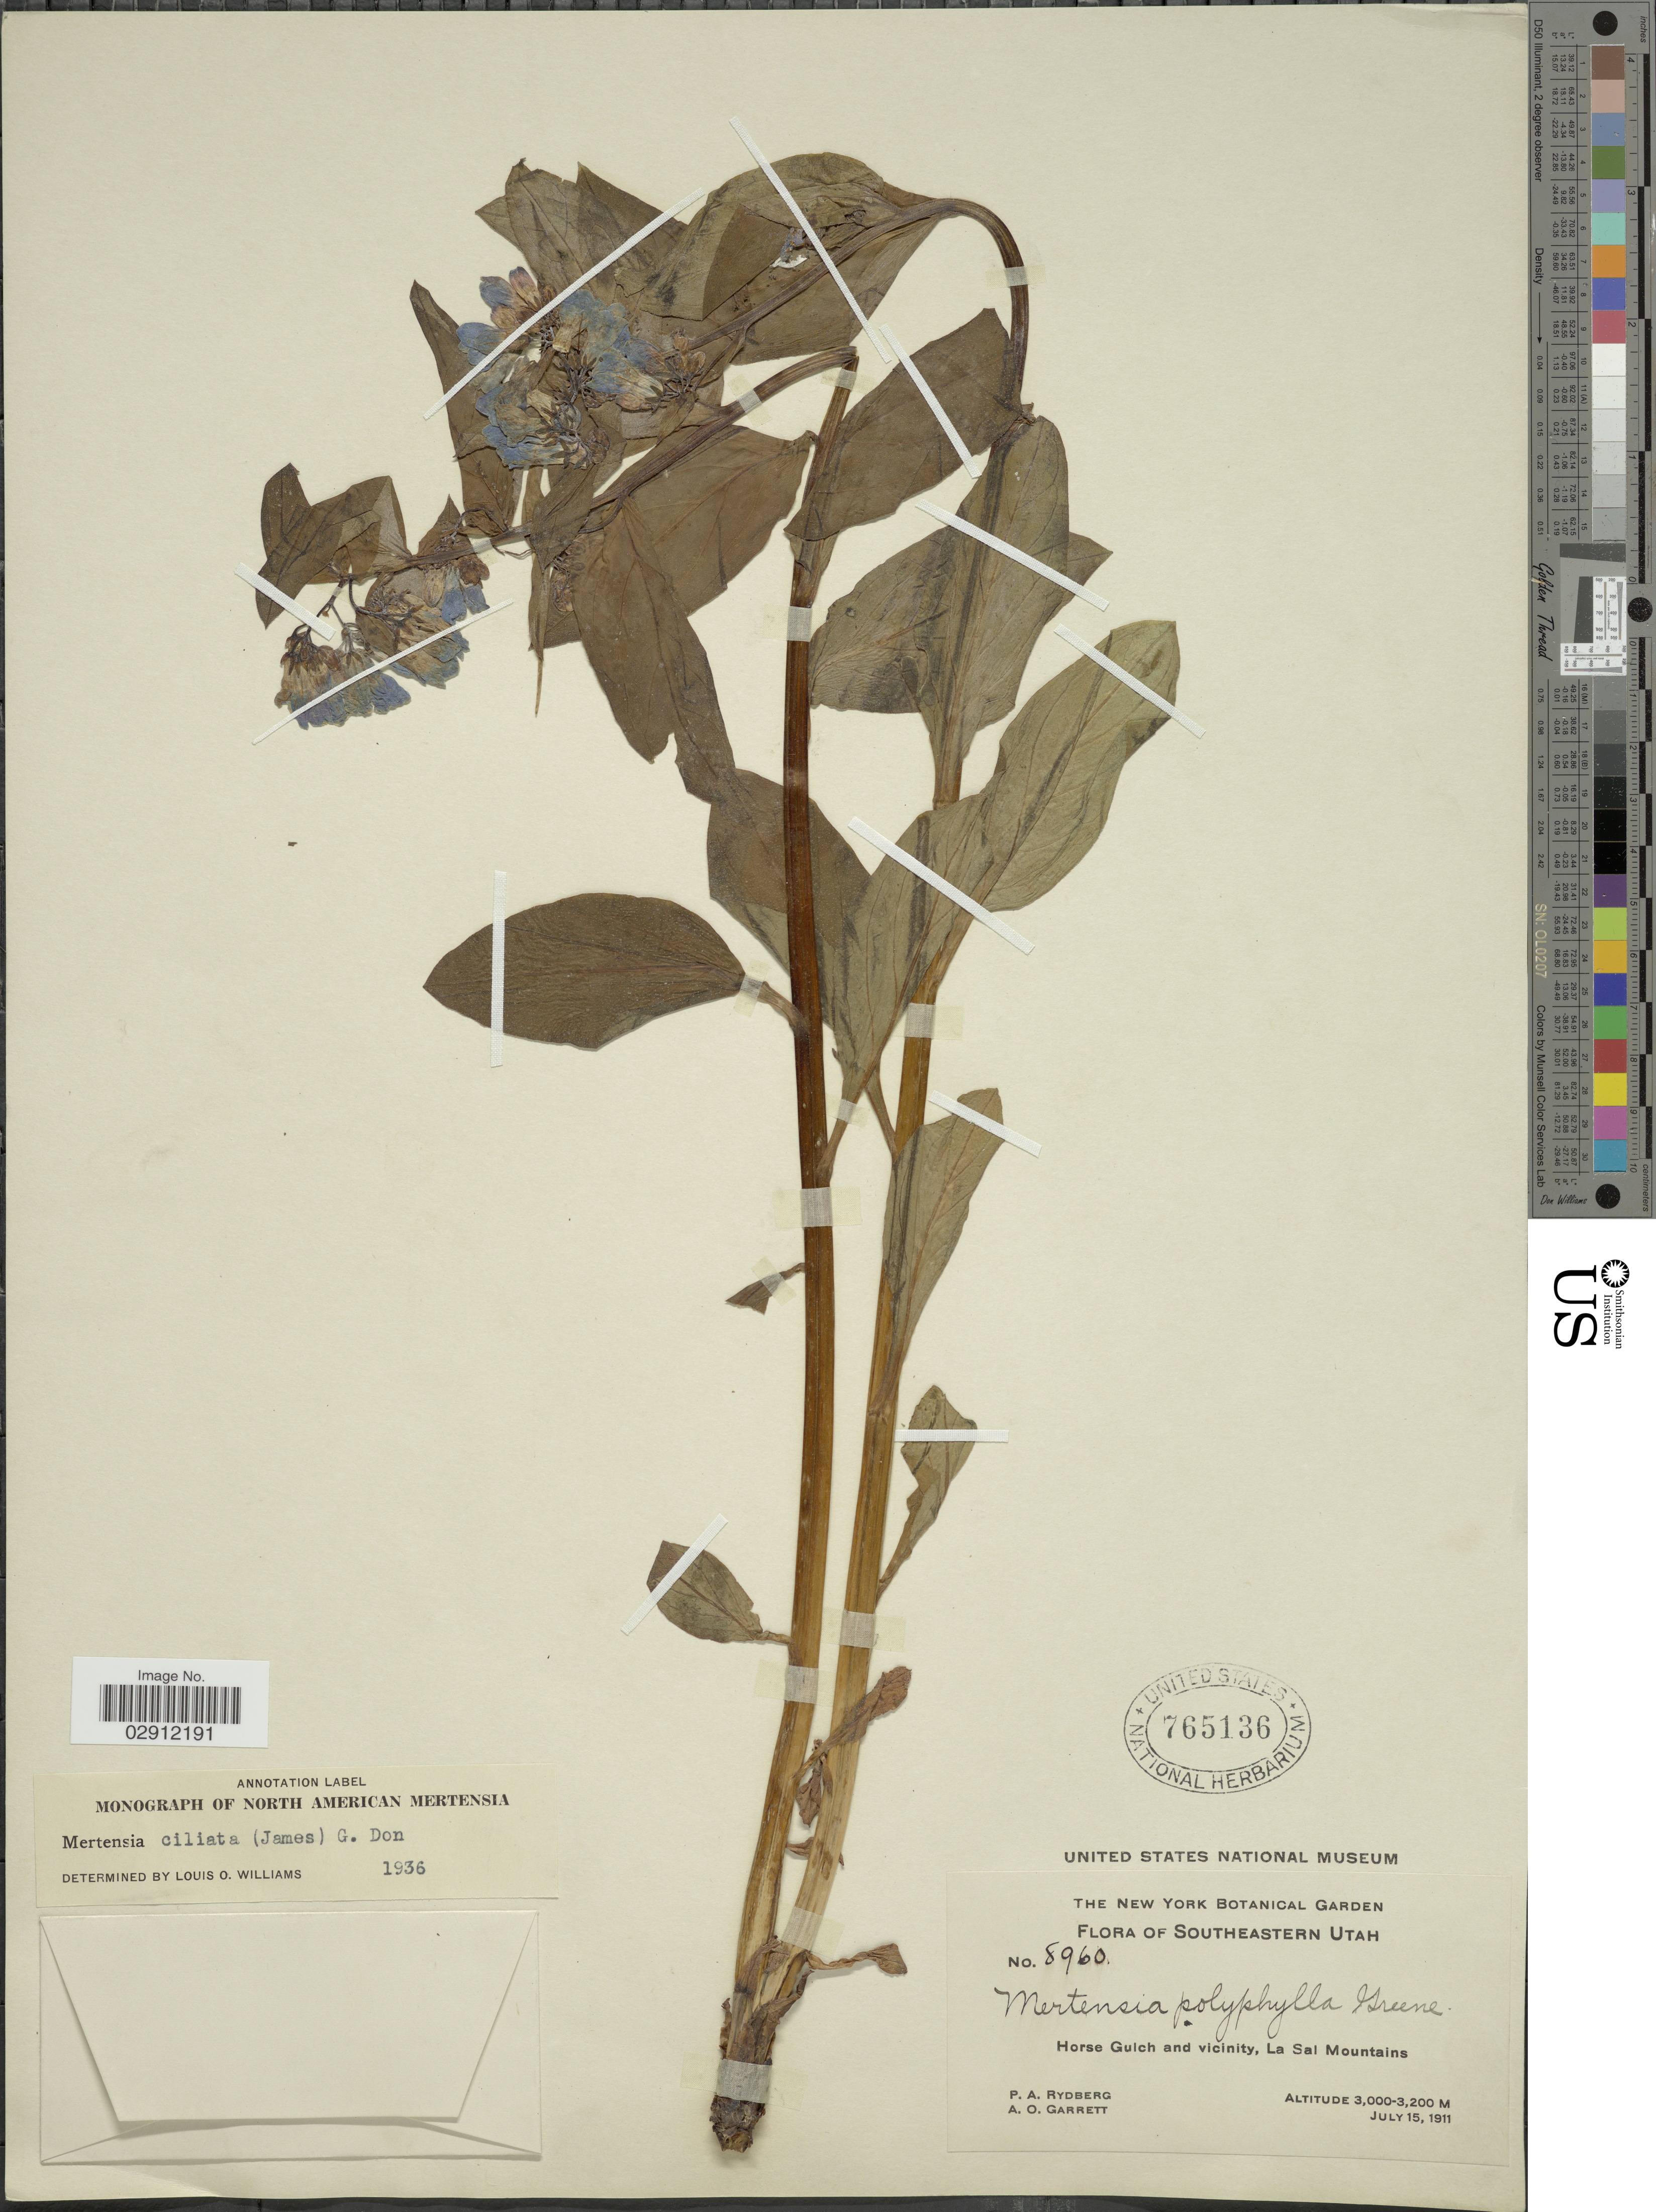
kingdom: Plantae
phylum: Tracheophyta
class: Magnoliopsida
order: Boraginales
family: Boraginaceae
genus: Mertensia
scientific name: Mertensia ciliata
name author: (James) G. Don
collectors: P. A. Rydberg & A. O. Garrett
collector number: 8960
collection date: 1911-07-15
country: United States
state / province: Utah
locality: Southeastern Utah. Horse Gulch and vicinity, La Sal Mountains.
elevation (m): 3000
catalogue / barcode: US 765136